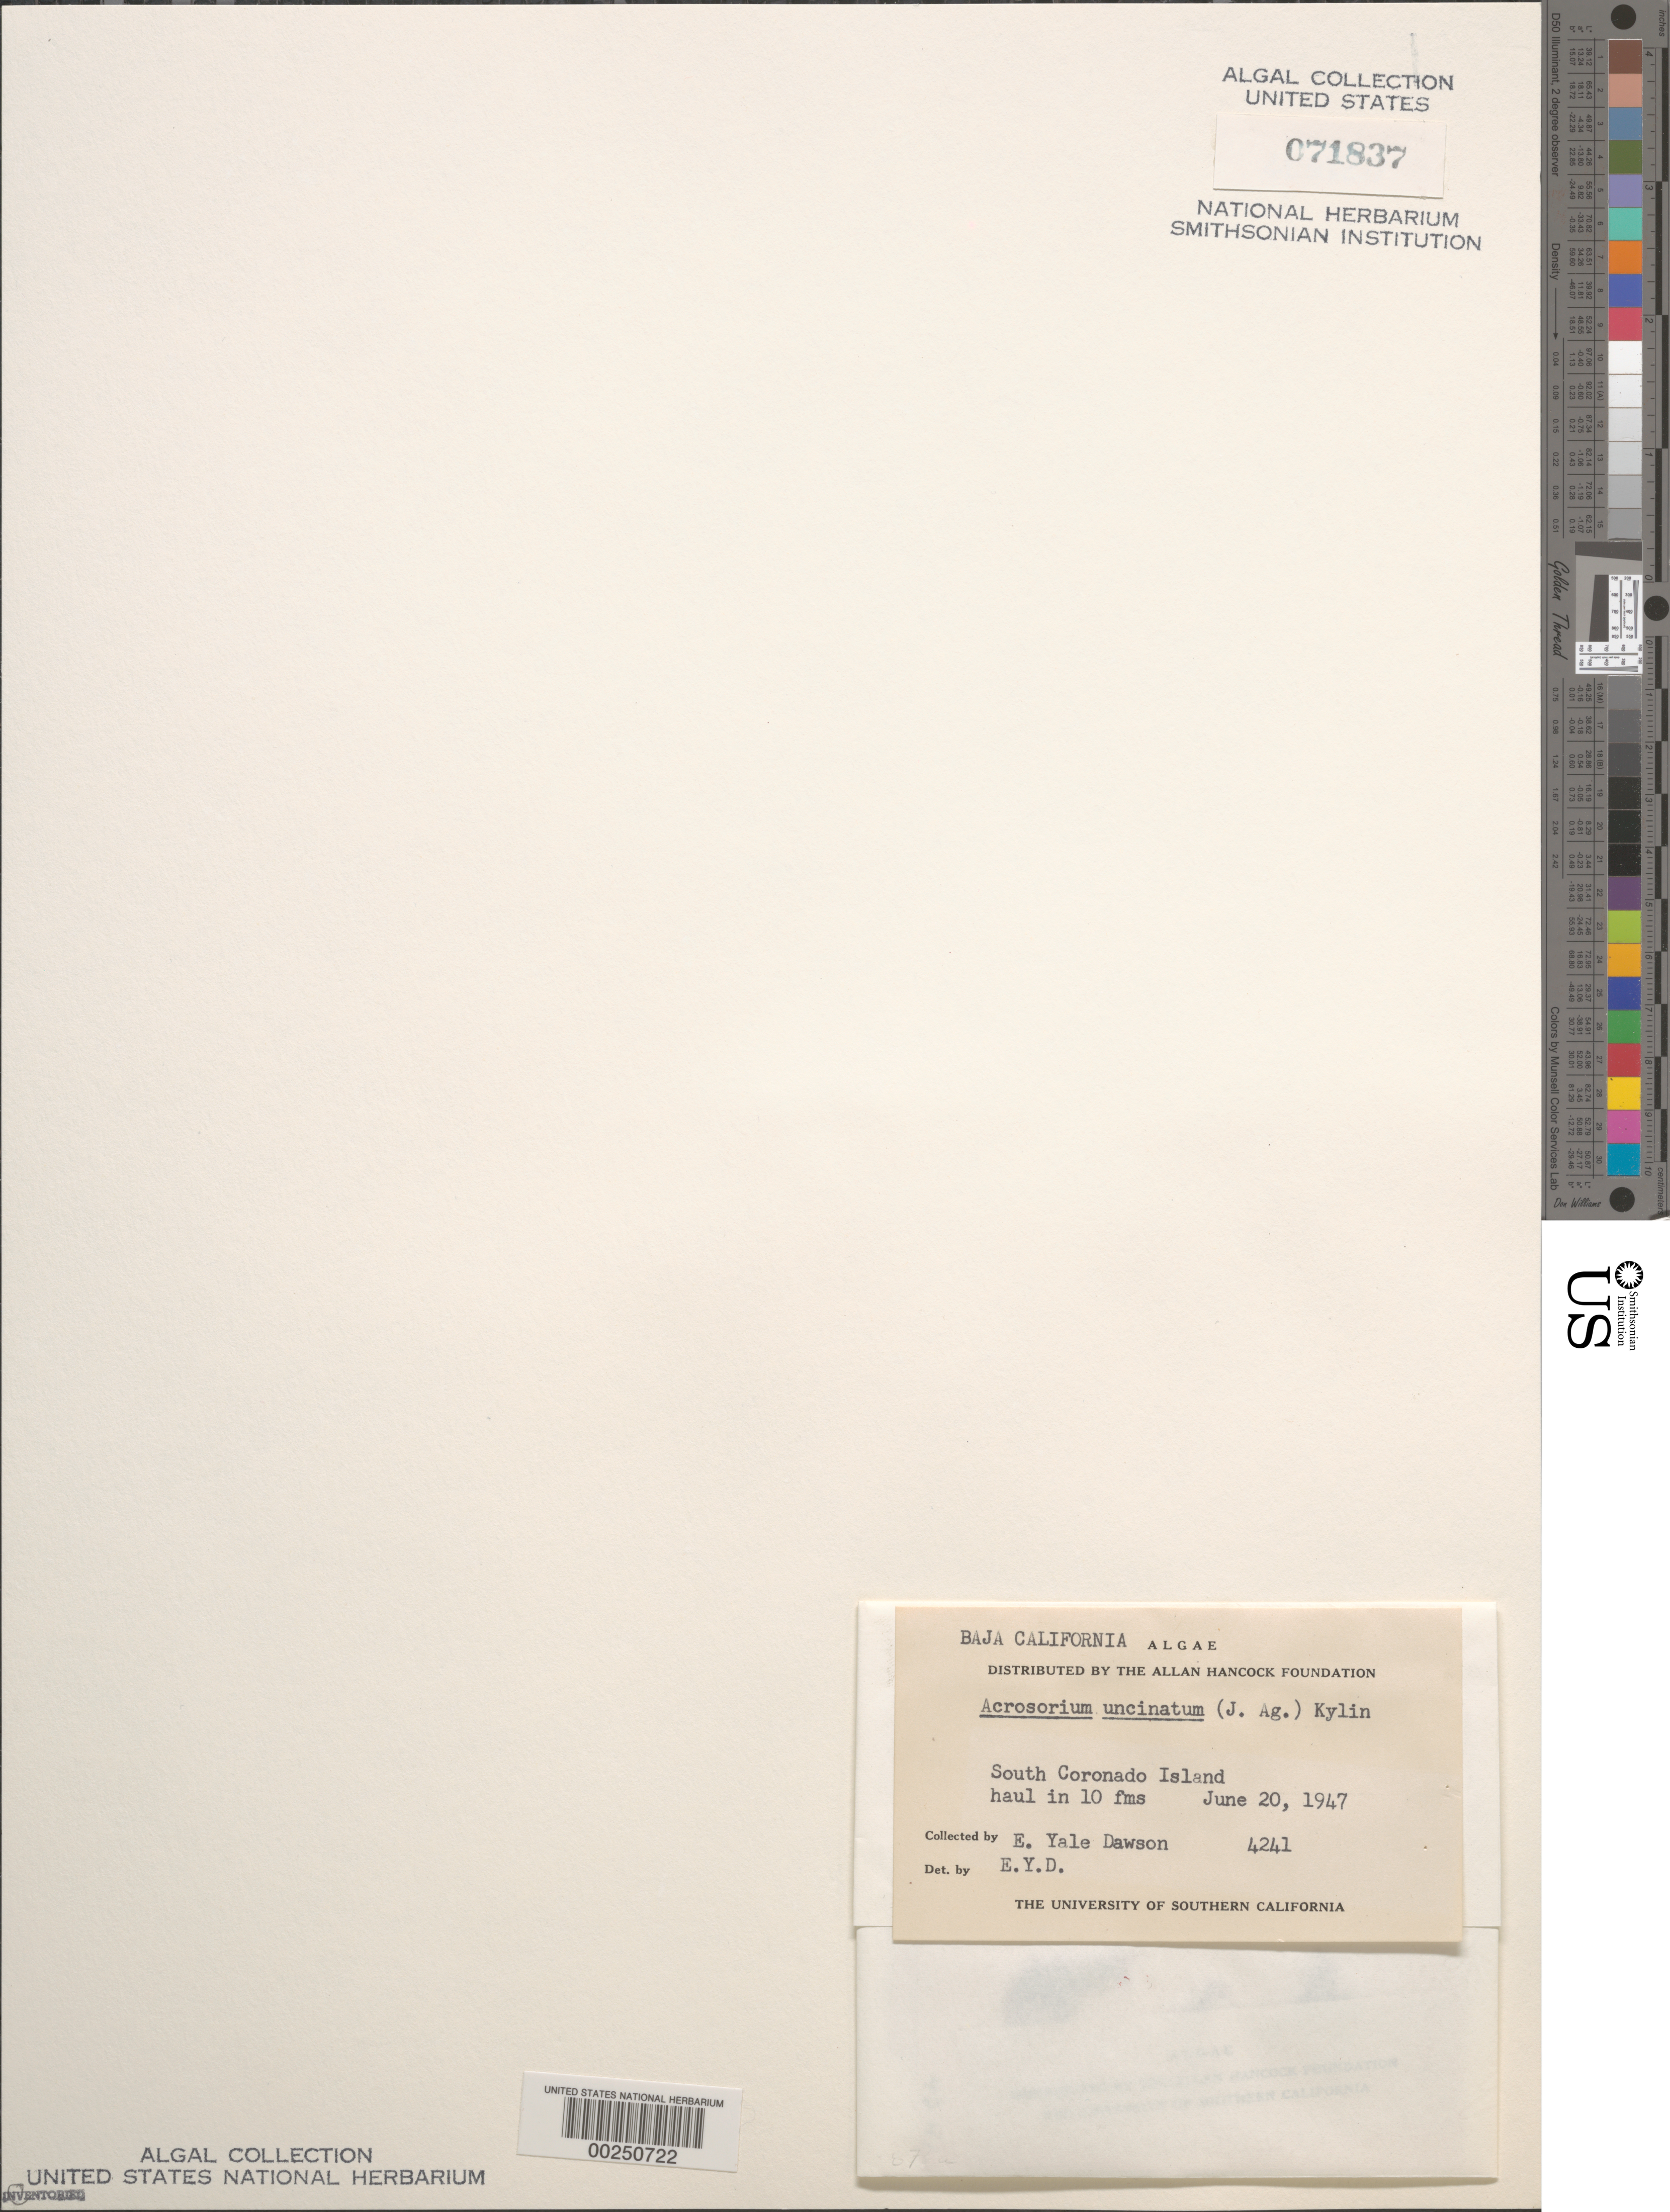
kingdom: Plantae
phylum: Rhodophyta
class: Florideophyceae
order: Ceramiales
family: Delesseriaceae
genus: Cryptopleura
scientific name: Cryptopleura ramosa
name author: (Huds.) L.M. Newton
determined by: Algae name updating Project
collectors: E. Y. Dawson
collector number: EYD 4241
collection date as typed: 20 Jun 1947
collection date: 1947-06-20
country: Mexico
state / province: Baja California Norte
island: Isla Coronado del Sur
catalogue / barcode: US 71837